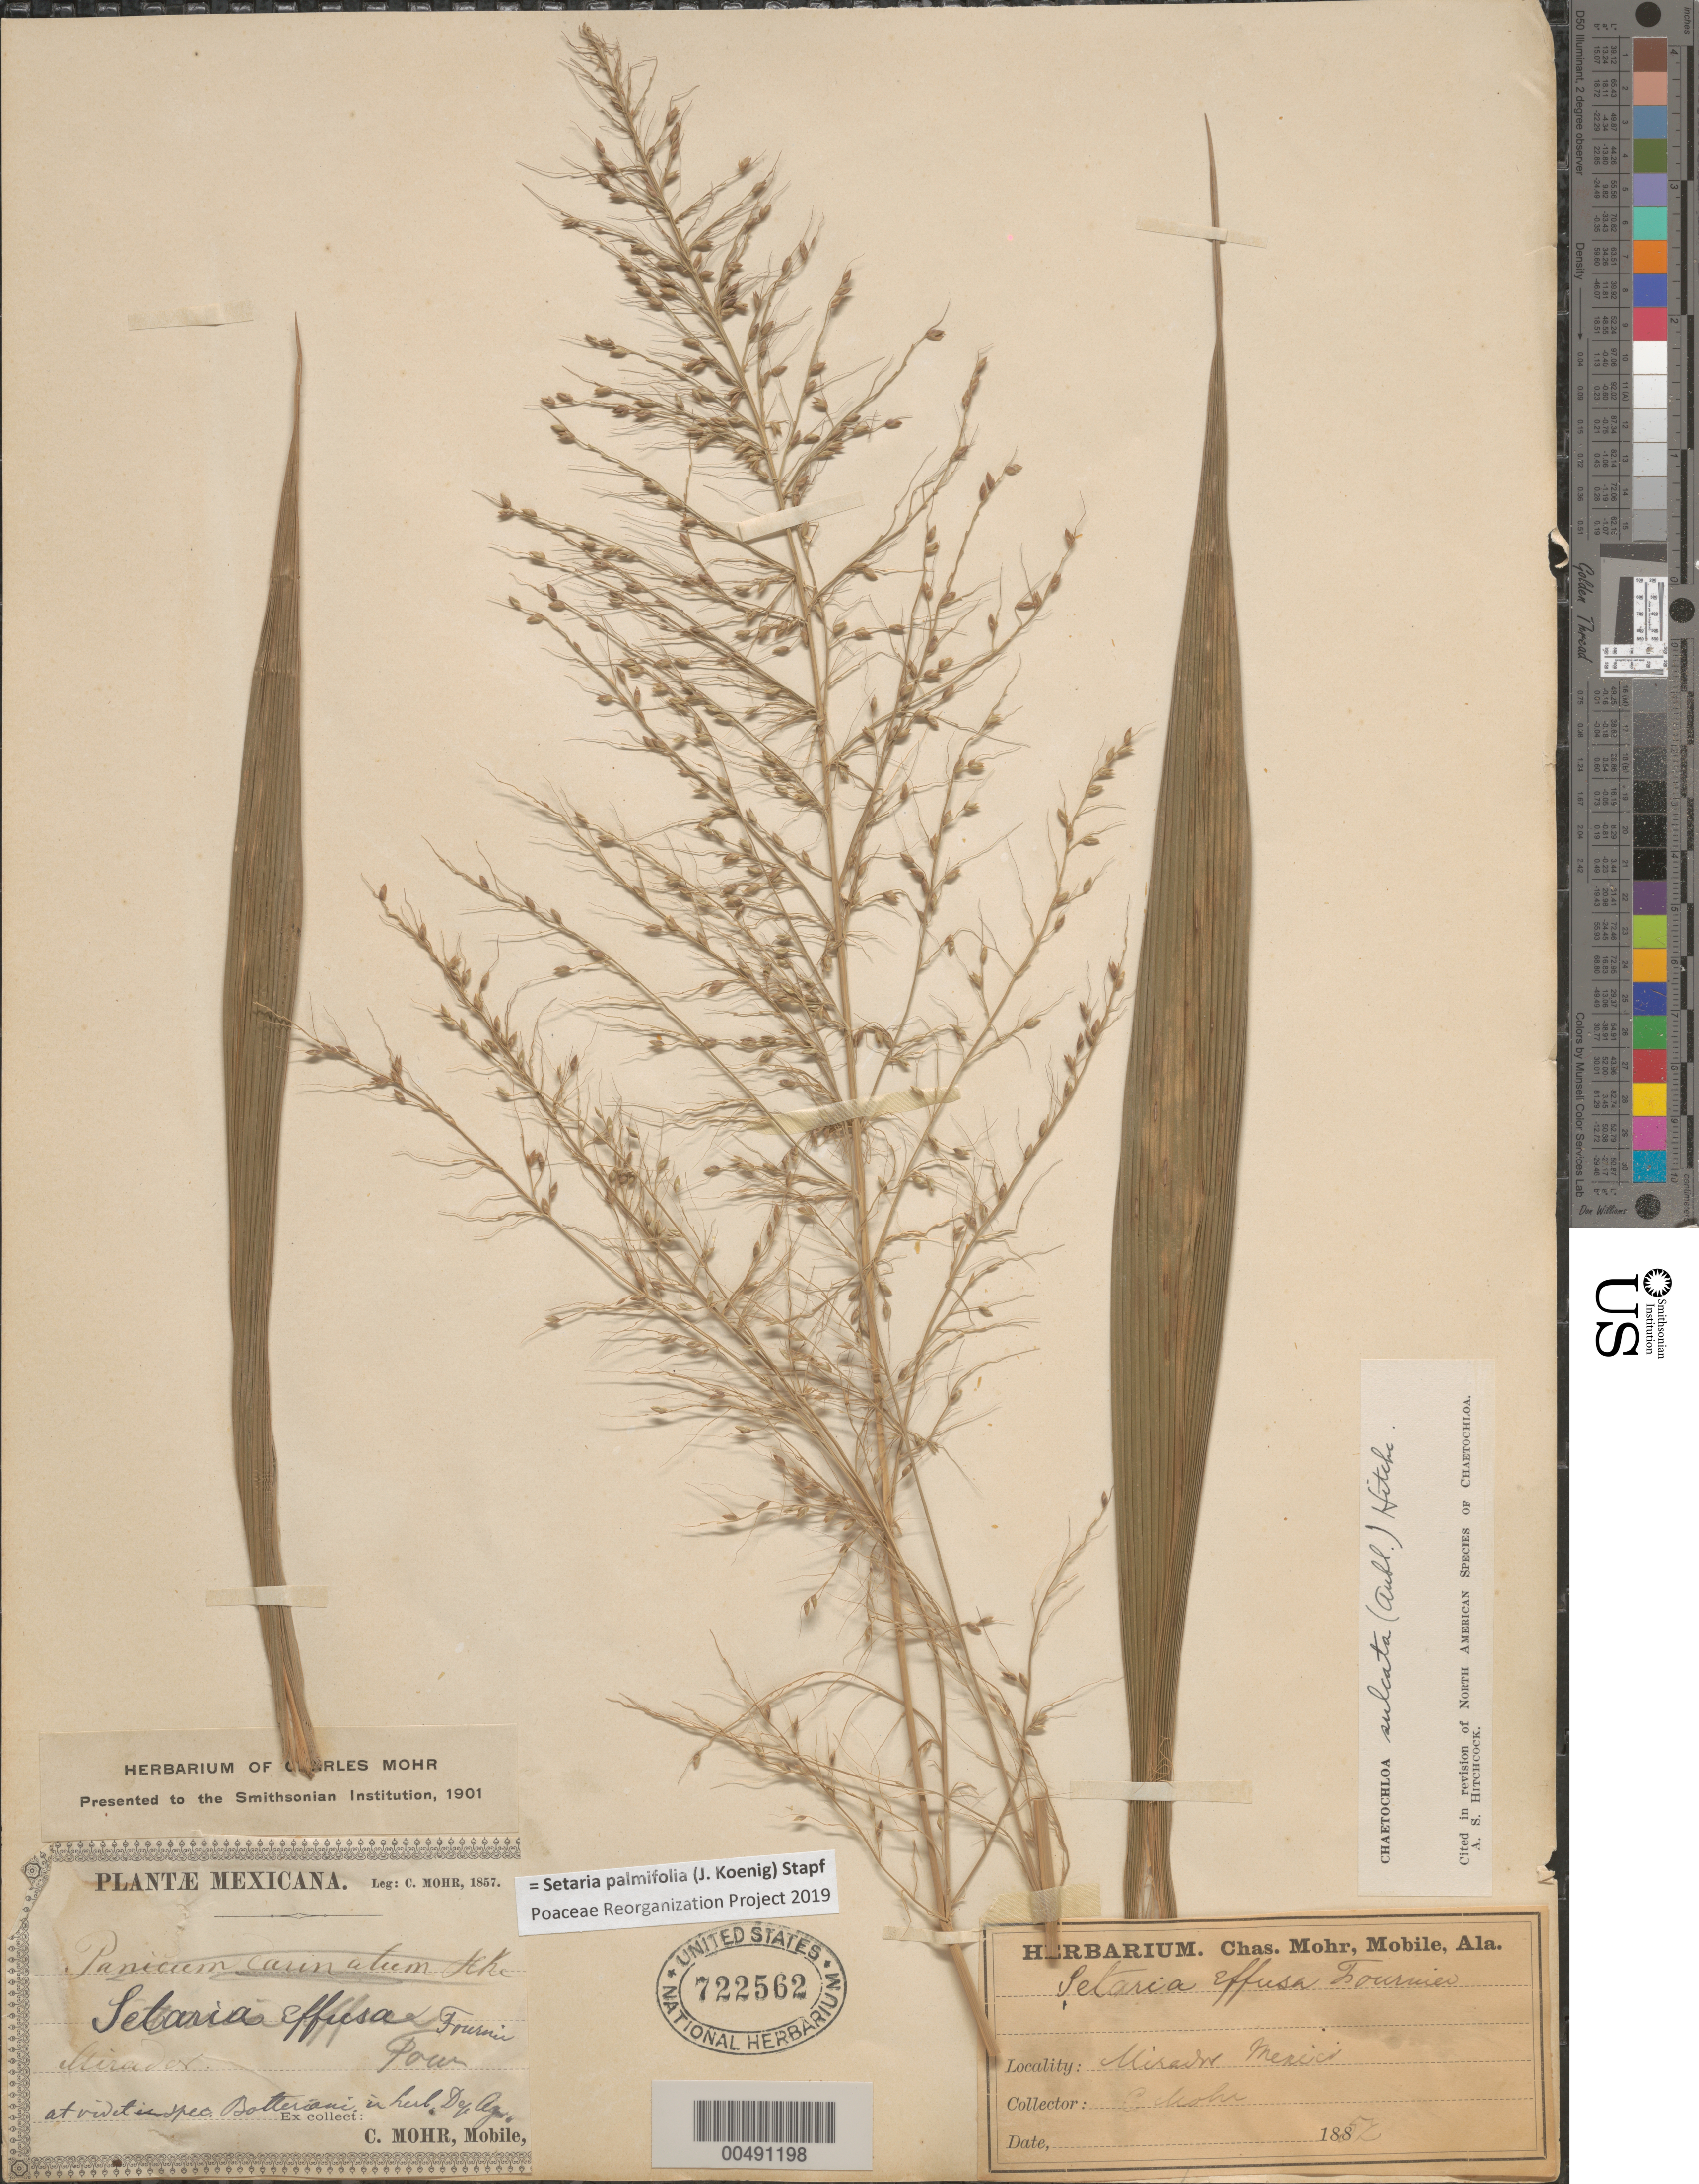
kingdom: Plantae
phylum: Tracheophyta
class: Liliopsida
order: Poales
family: Poaceae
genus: Setaria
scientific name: Setaria palmifolia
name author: (J. Koenig) Stapf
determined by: Poaceae Reorganization Project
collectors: E. Mohr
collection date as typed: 1857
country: Mexico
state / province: Veracruz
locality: Mirador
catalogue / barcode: US 722562